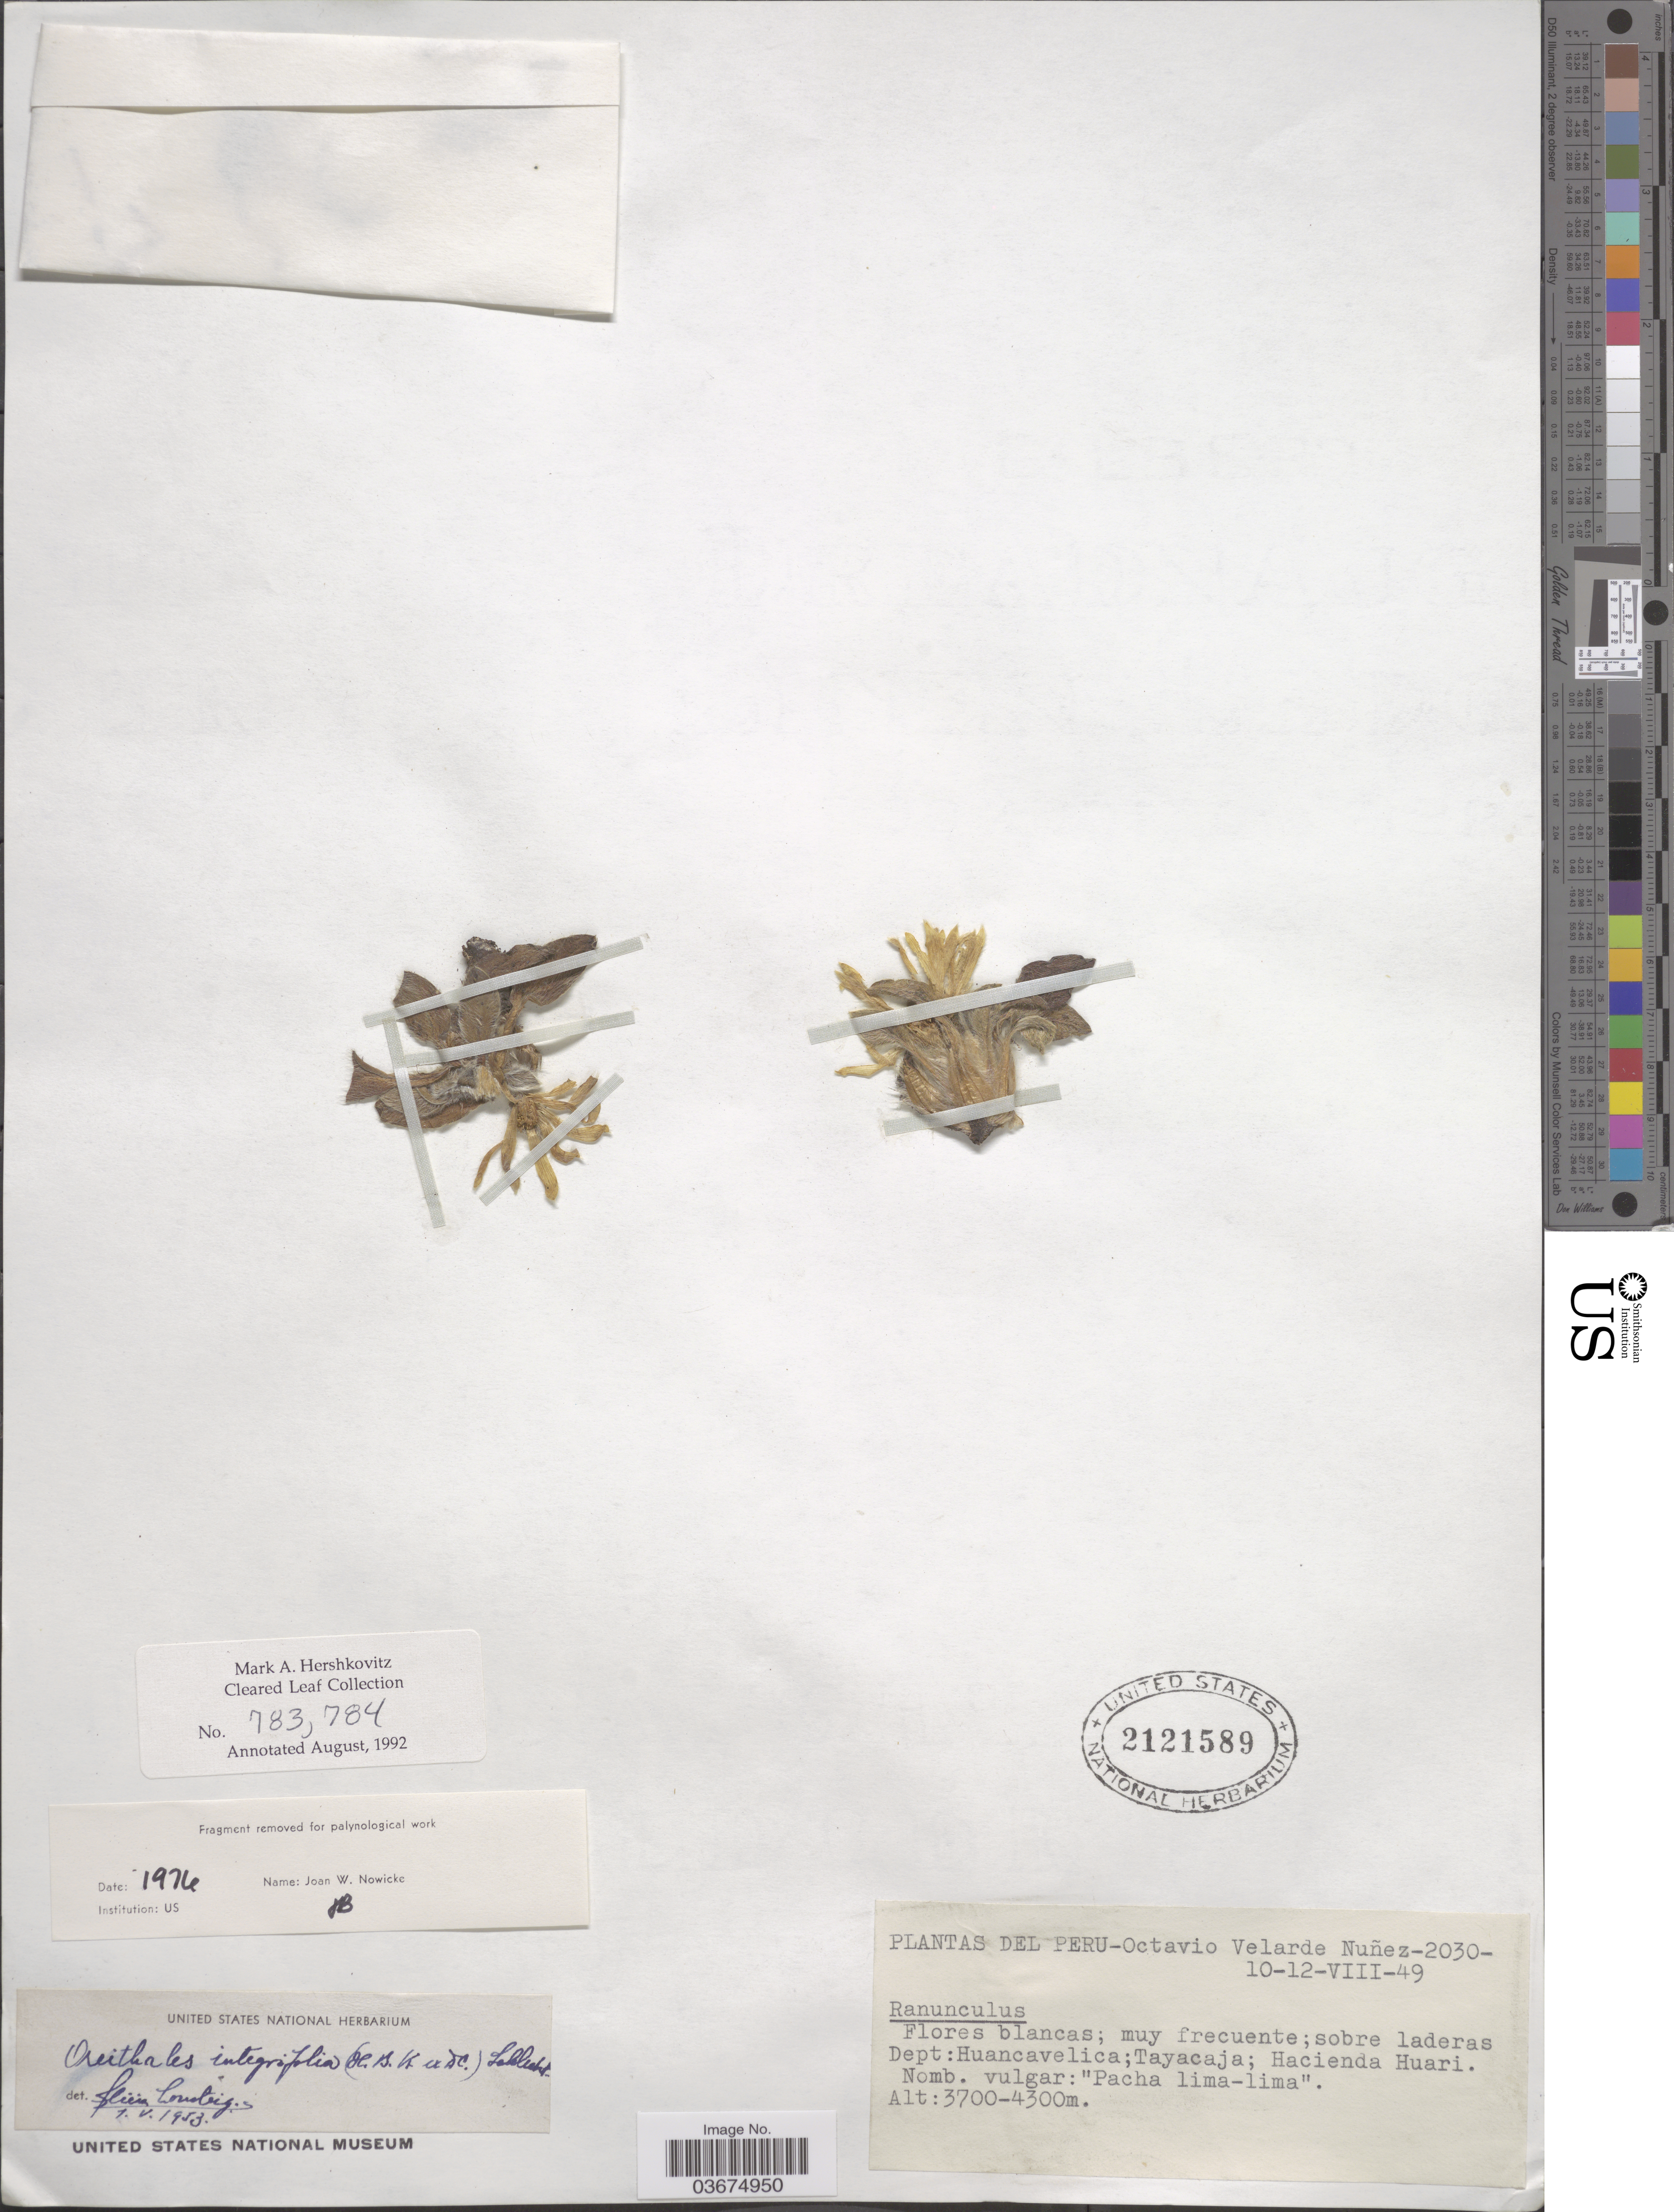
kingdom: Plantae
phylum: Tracheophyta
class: Magnoliopsida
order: Ranunculales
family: Ranunculaceae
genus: Oreithales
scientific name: Oreithales integrifolia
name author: (DC.) Schltdl.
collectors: O. Velarde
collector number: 2030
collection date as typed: Transcribed d/m/y: 10/8/49 to 12/8/49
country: Peru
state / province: Huancavelica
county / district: Tayacaja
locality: Dept: Huancavelica; Tayacaja; Hacienda Huari.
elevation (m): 3700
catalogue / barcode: US 2121589